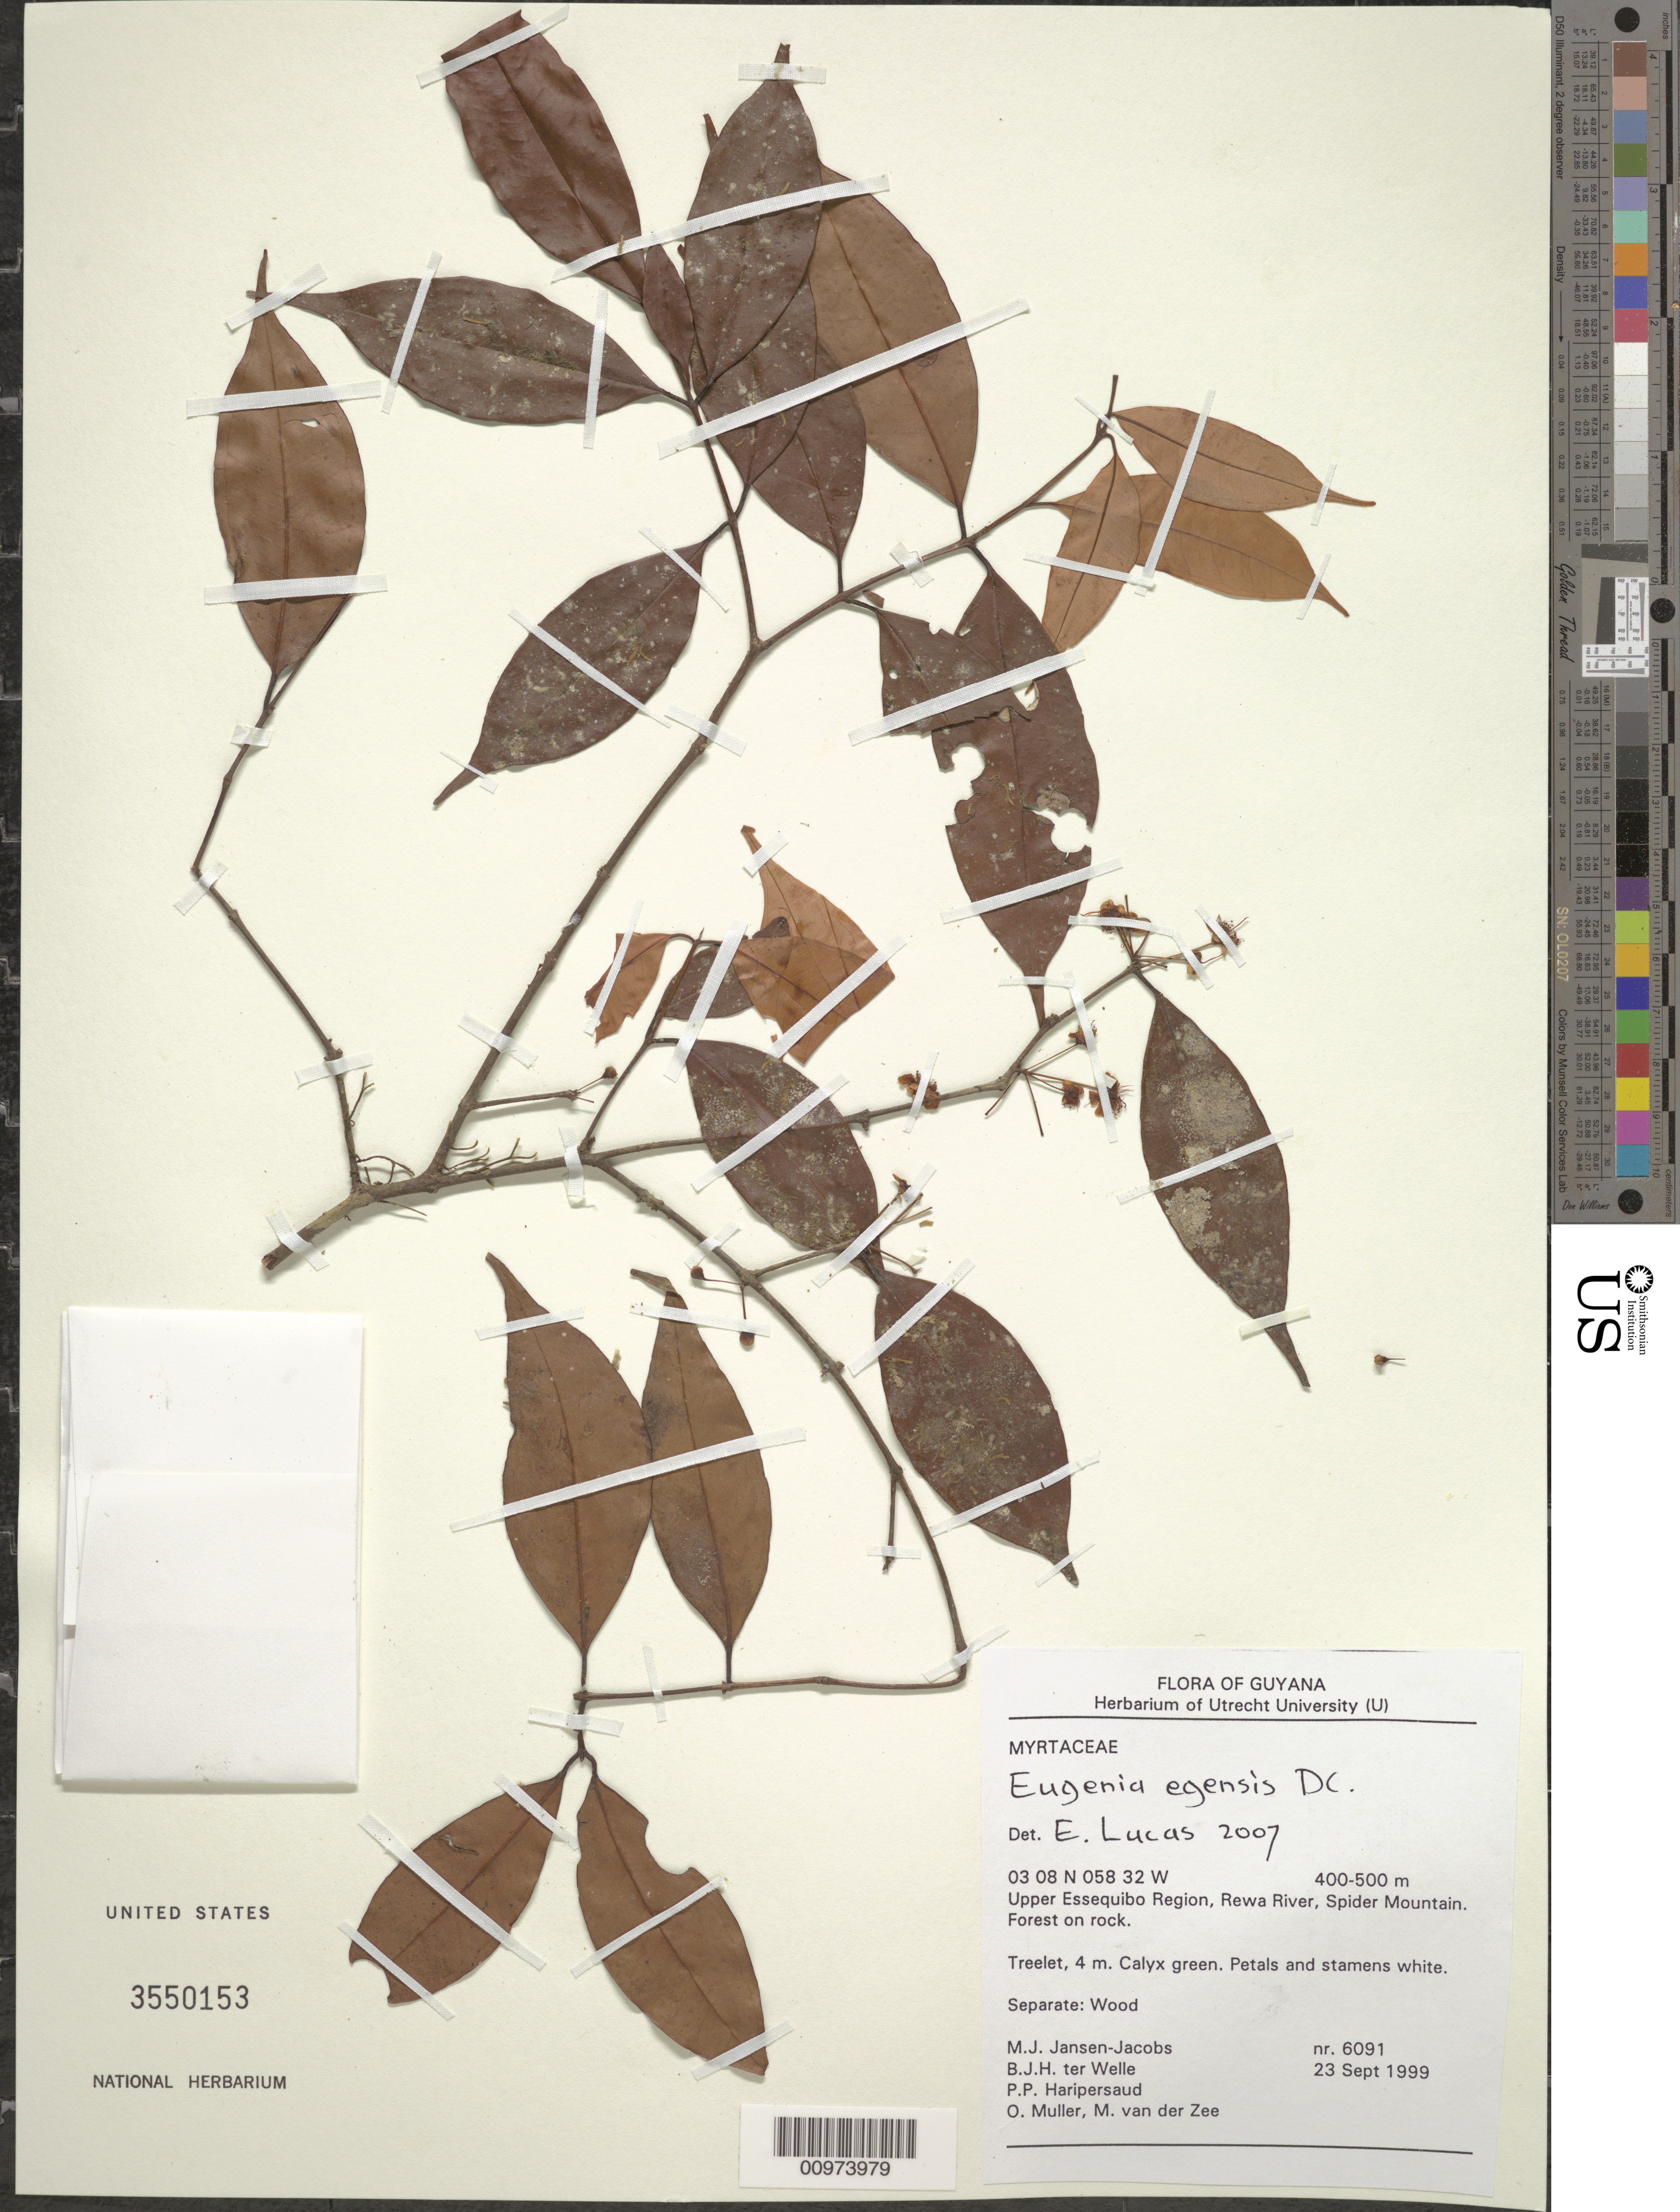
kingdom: Plantae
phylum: Tracheophyta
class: Magnoliopsida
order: Myrtales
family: Myrtaceae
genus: Eugenia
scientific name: Eugenia egensis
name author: DC.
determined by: Lucas, E.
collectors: M. J. Jansen-Jacobs, B. Welle, P. Haripersaud, O. Muller & M. van der Zee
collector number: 6091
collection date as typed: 23-Sep-99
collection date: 1999-09-23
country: Guyana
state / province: U. Takutu-U. Essequibo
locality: Rewa River, Spider Mts., Upper Essequibo Region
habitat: Forest on rock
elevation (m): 400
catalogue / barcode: US 3550153